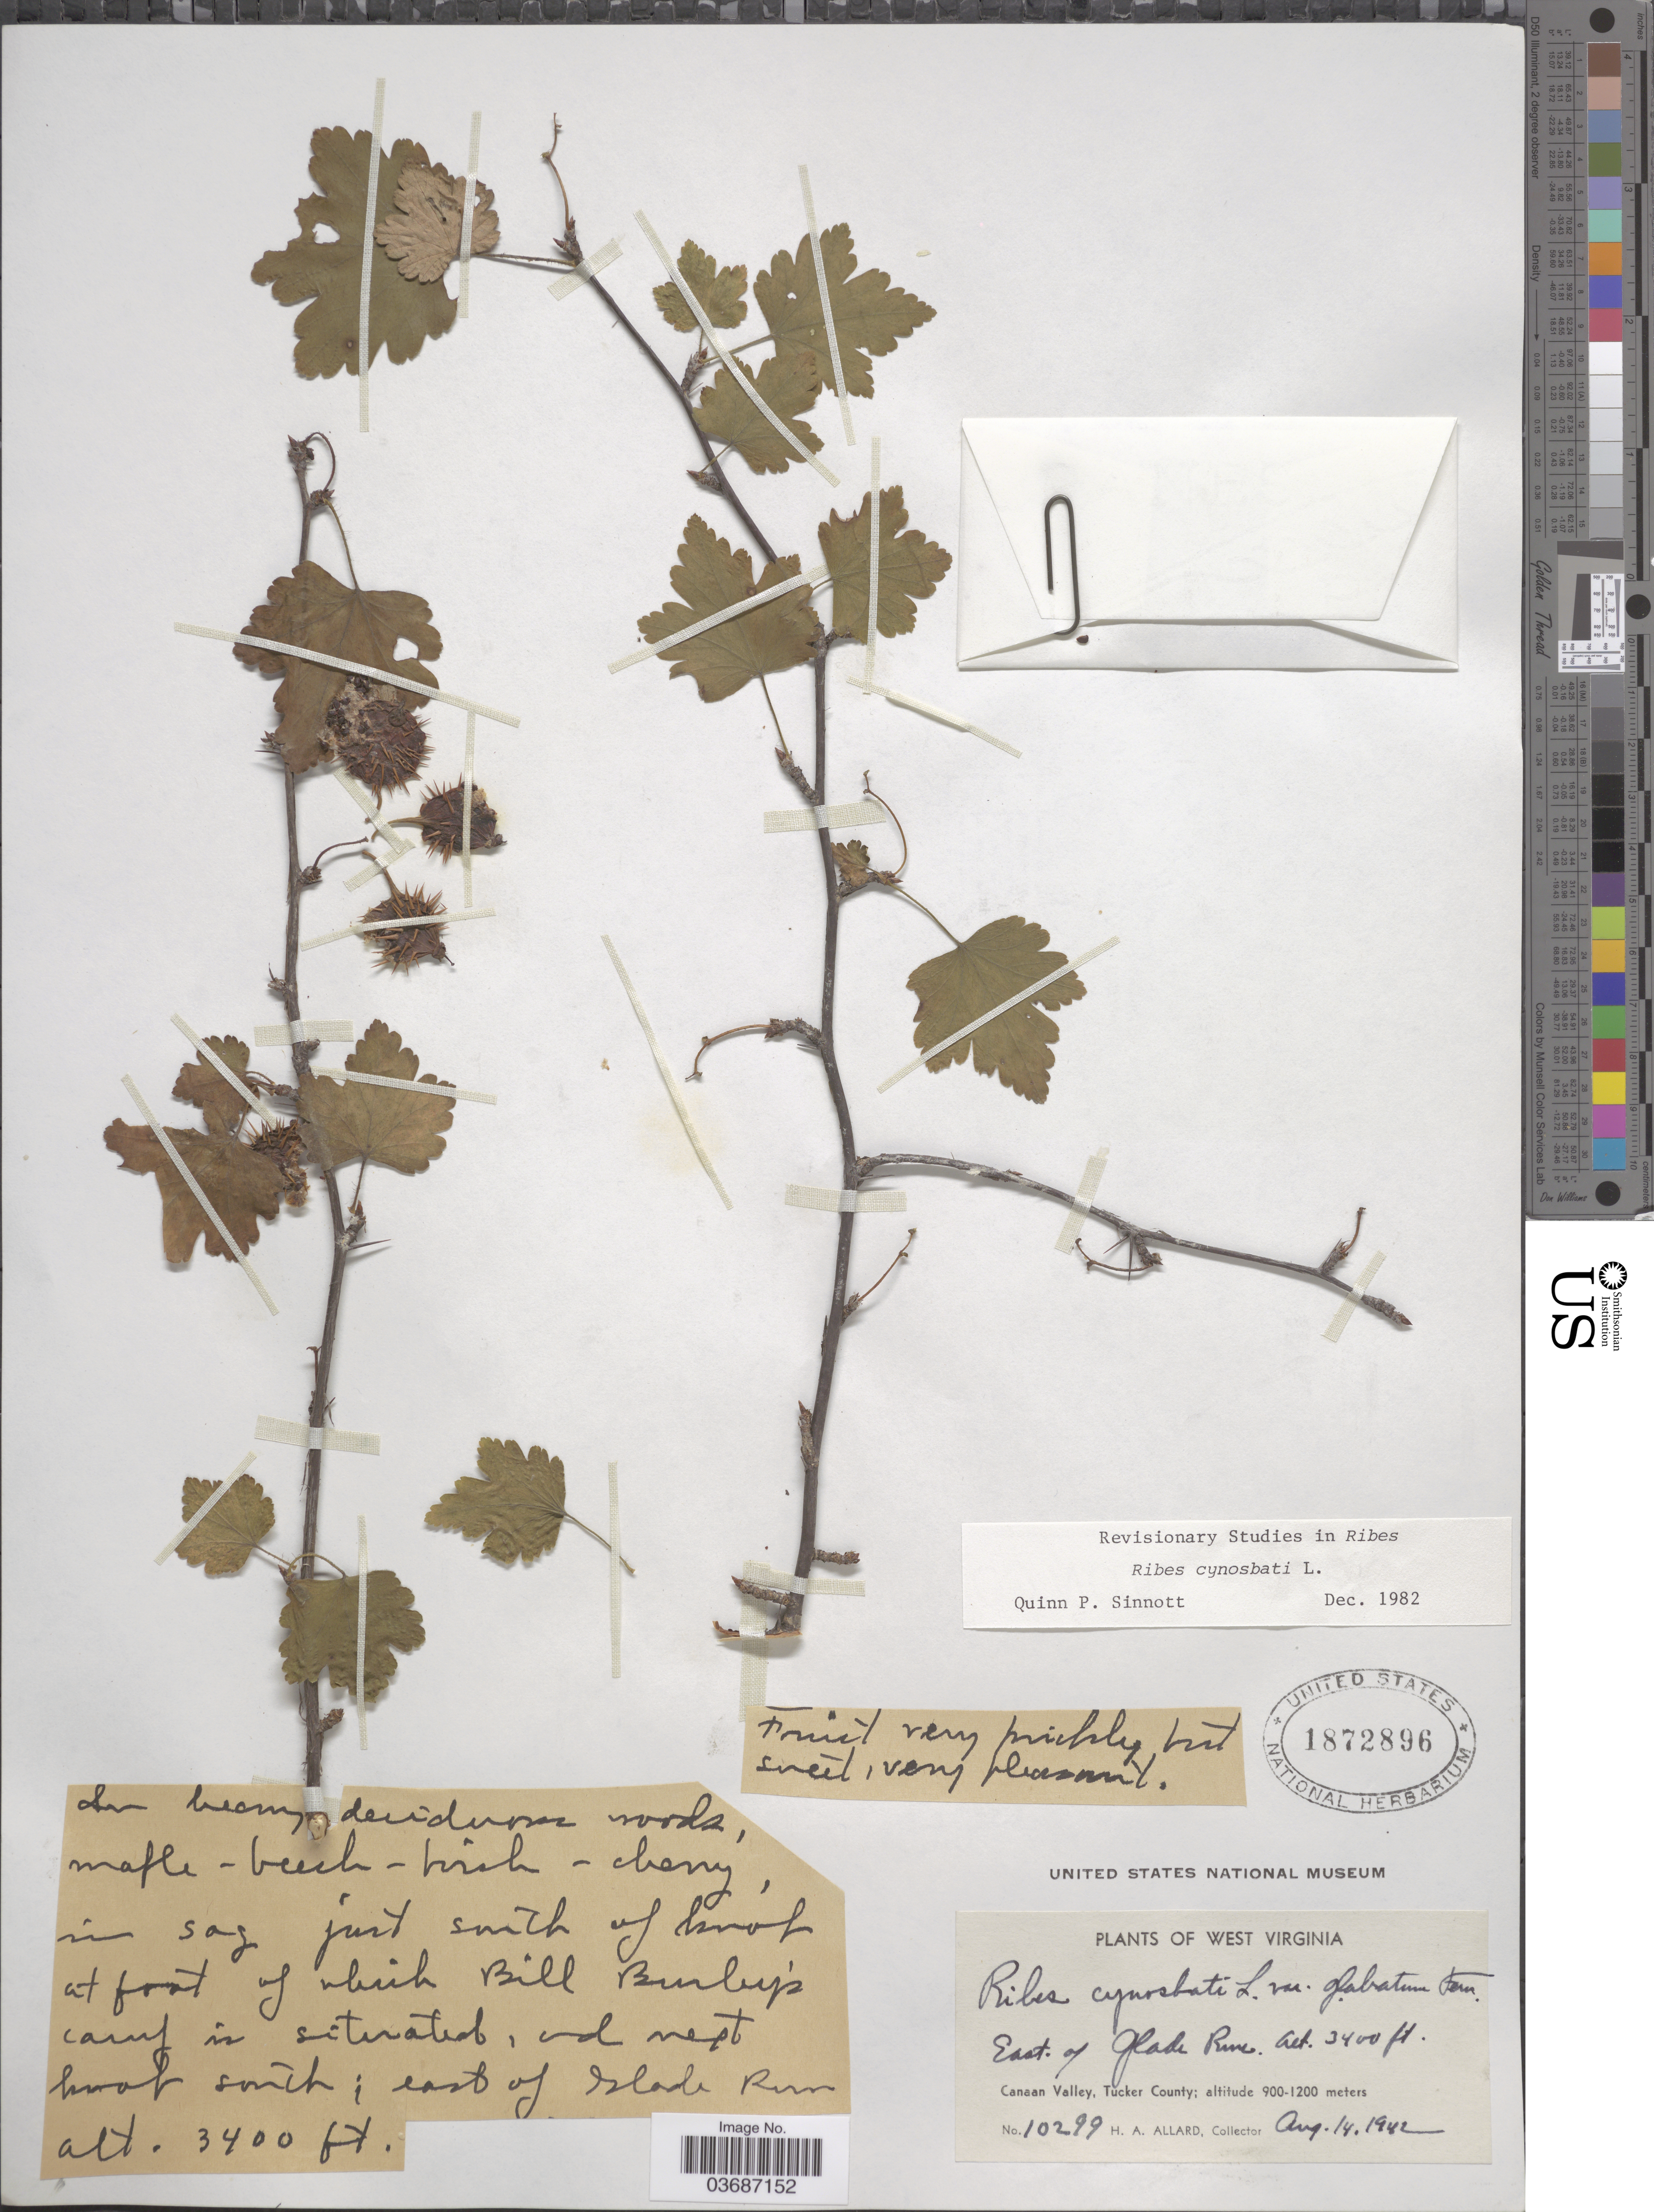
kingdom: Plantae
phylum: Tracheophyta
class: Magnoliopsida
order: Saxifragales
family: Grossulariaceae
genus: Ribes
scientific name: Ribes cynosbati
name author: L.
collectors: H. A. Allard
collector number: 10299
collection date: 1942-08-14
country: United States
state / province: West Virginia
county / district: Tucker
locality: In sag just south of knob at foot of which Bill Burley's camp is situated. East of Glade Run. Canaan Valley, Tucker County.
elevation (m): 900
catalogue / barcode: US 1872896